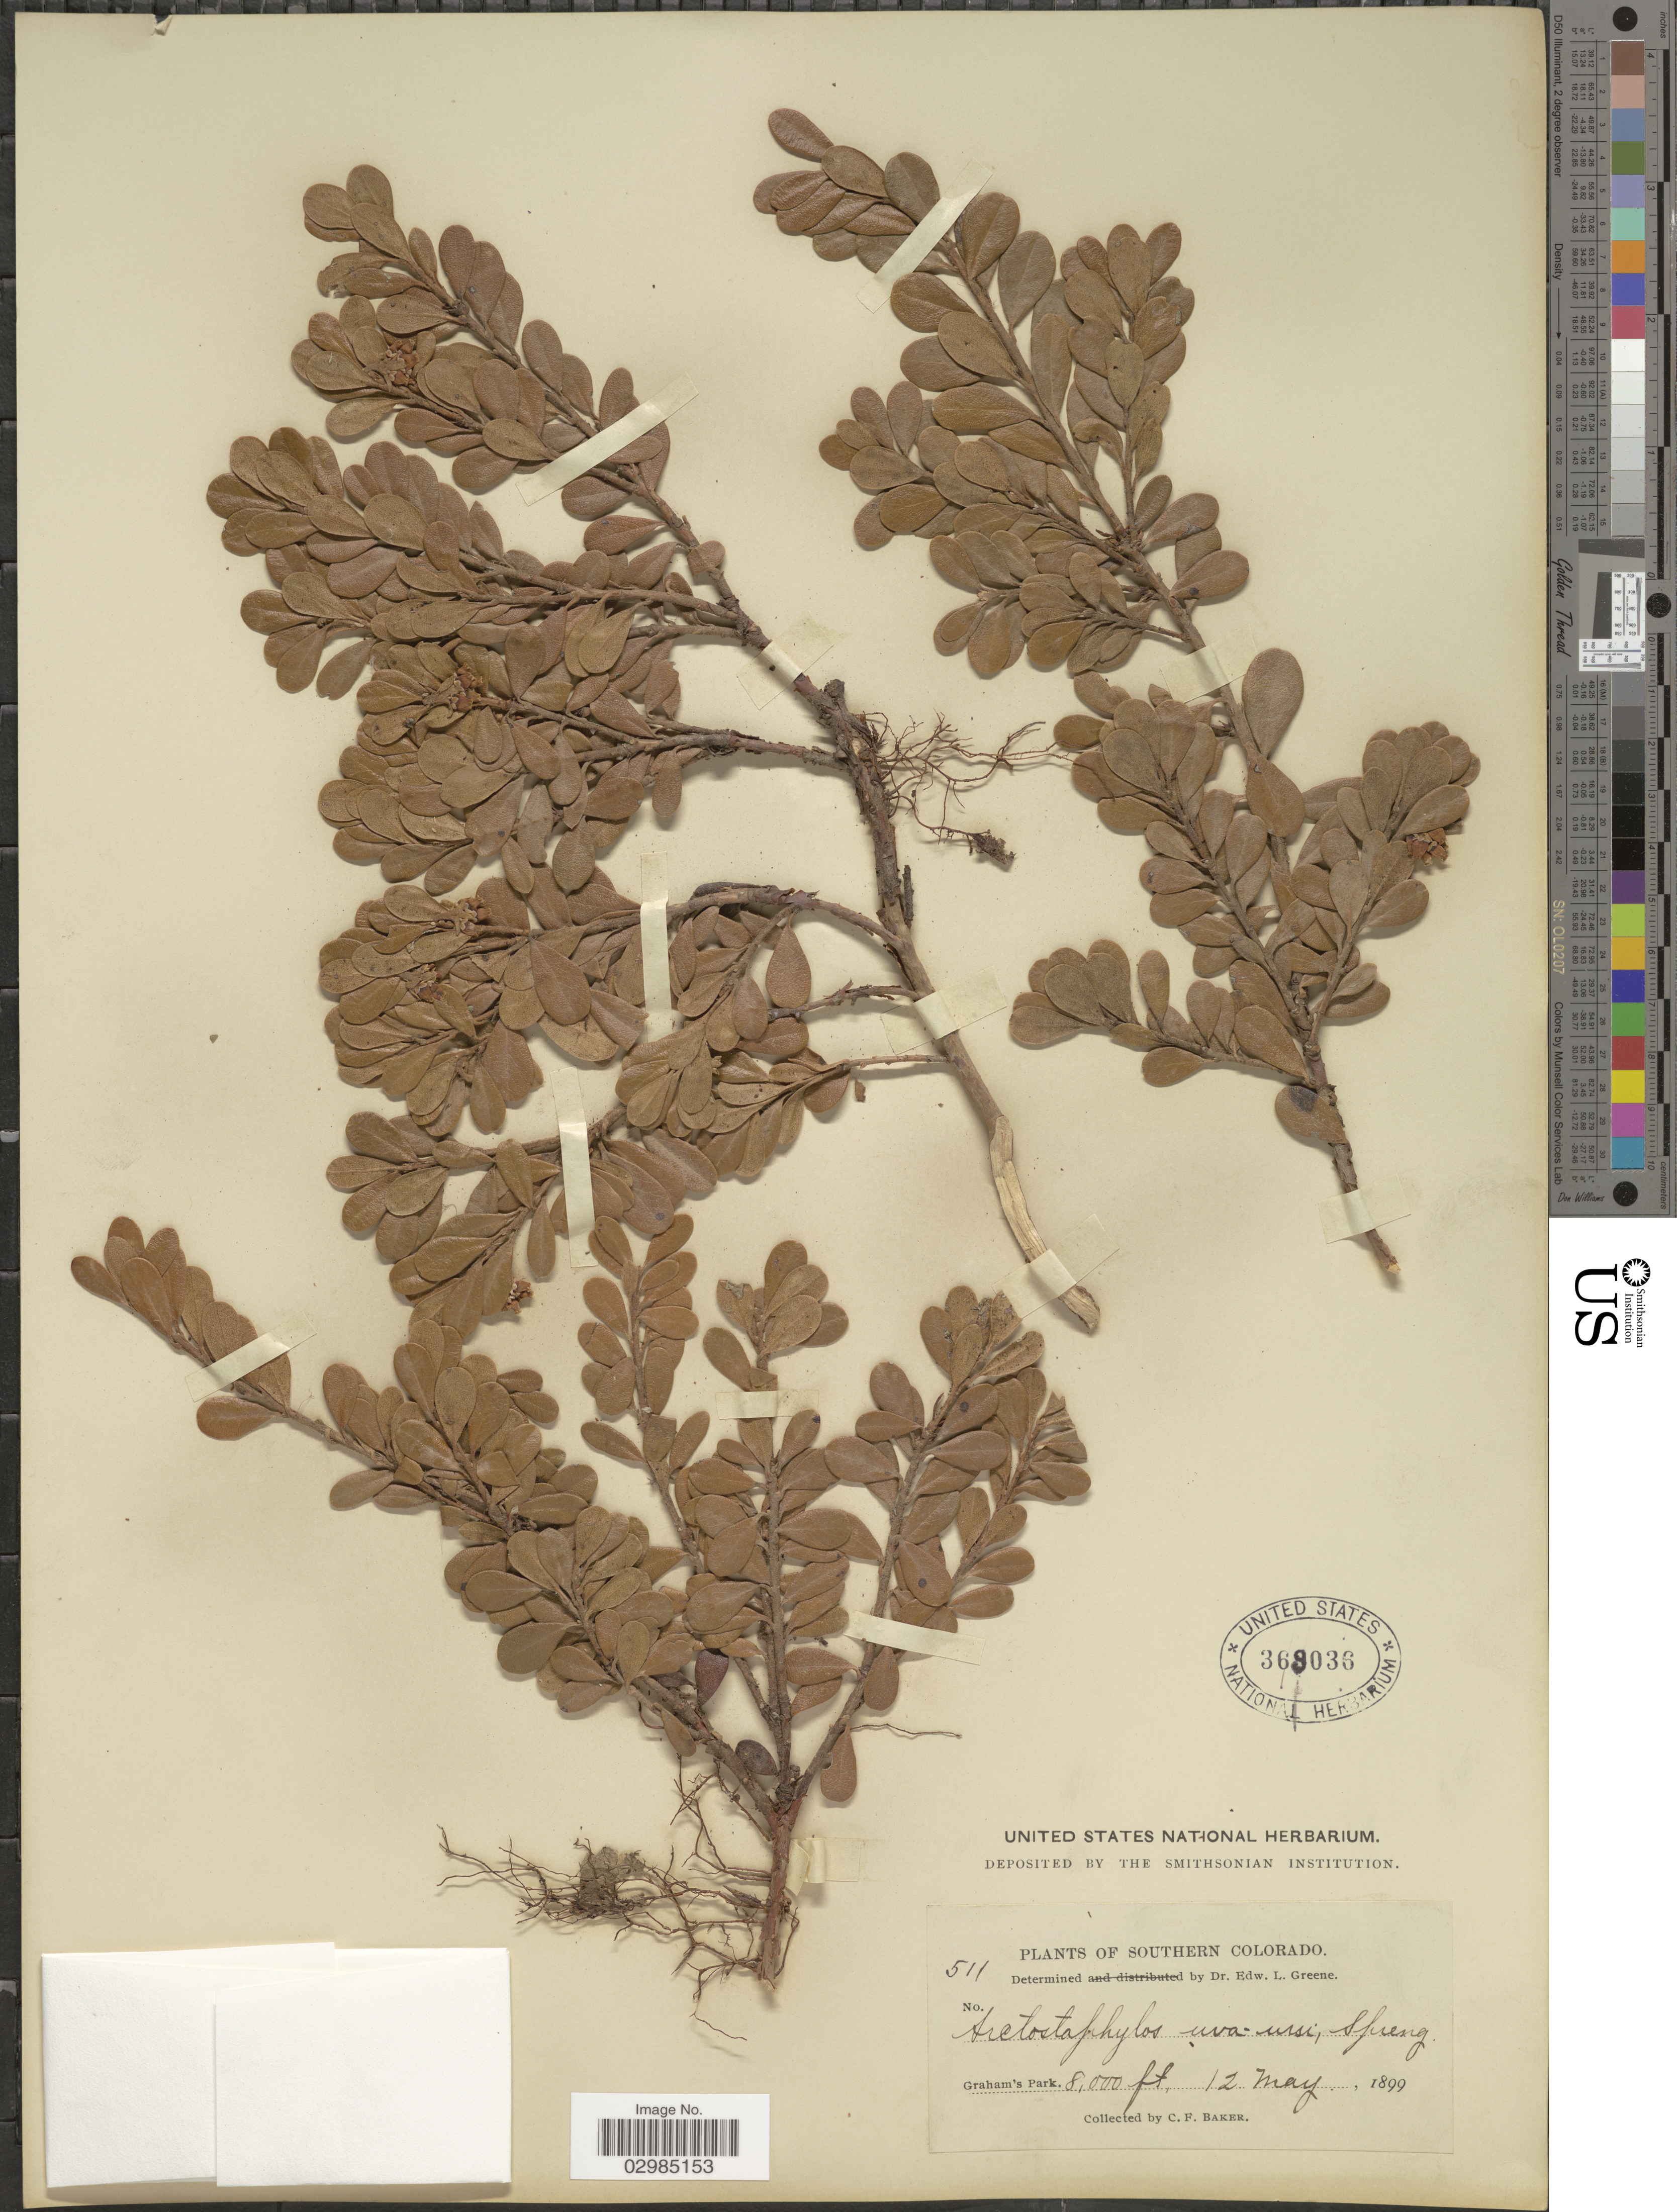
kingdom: Plantae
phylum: Tracheophyta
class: Magnoliopsida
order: Ericales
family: Ericaceae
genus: Arctostaphylos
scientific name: Arctostaphylos uva-ursi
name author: (L.) Spreng.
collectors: C. F. Baker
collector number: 511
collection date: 1899-05-12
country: United States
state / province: Colorado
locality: Southern Colorado. Graham's Park.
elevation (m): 2438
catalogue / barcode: US 369036